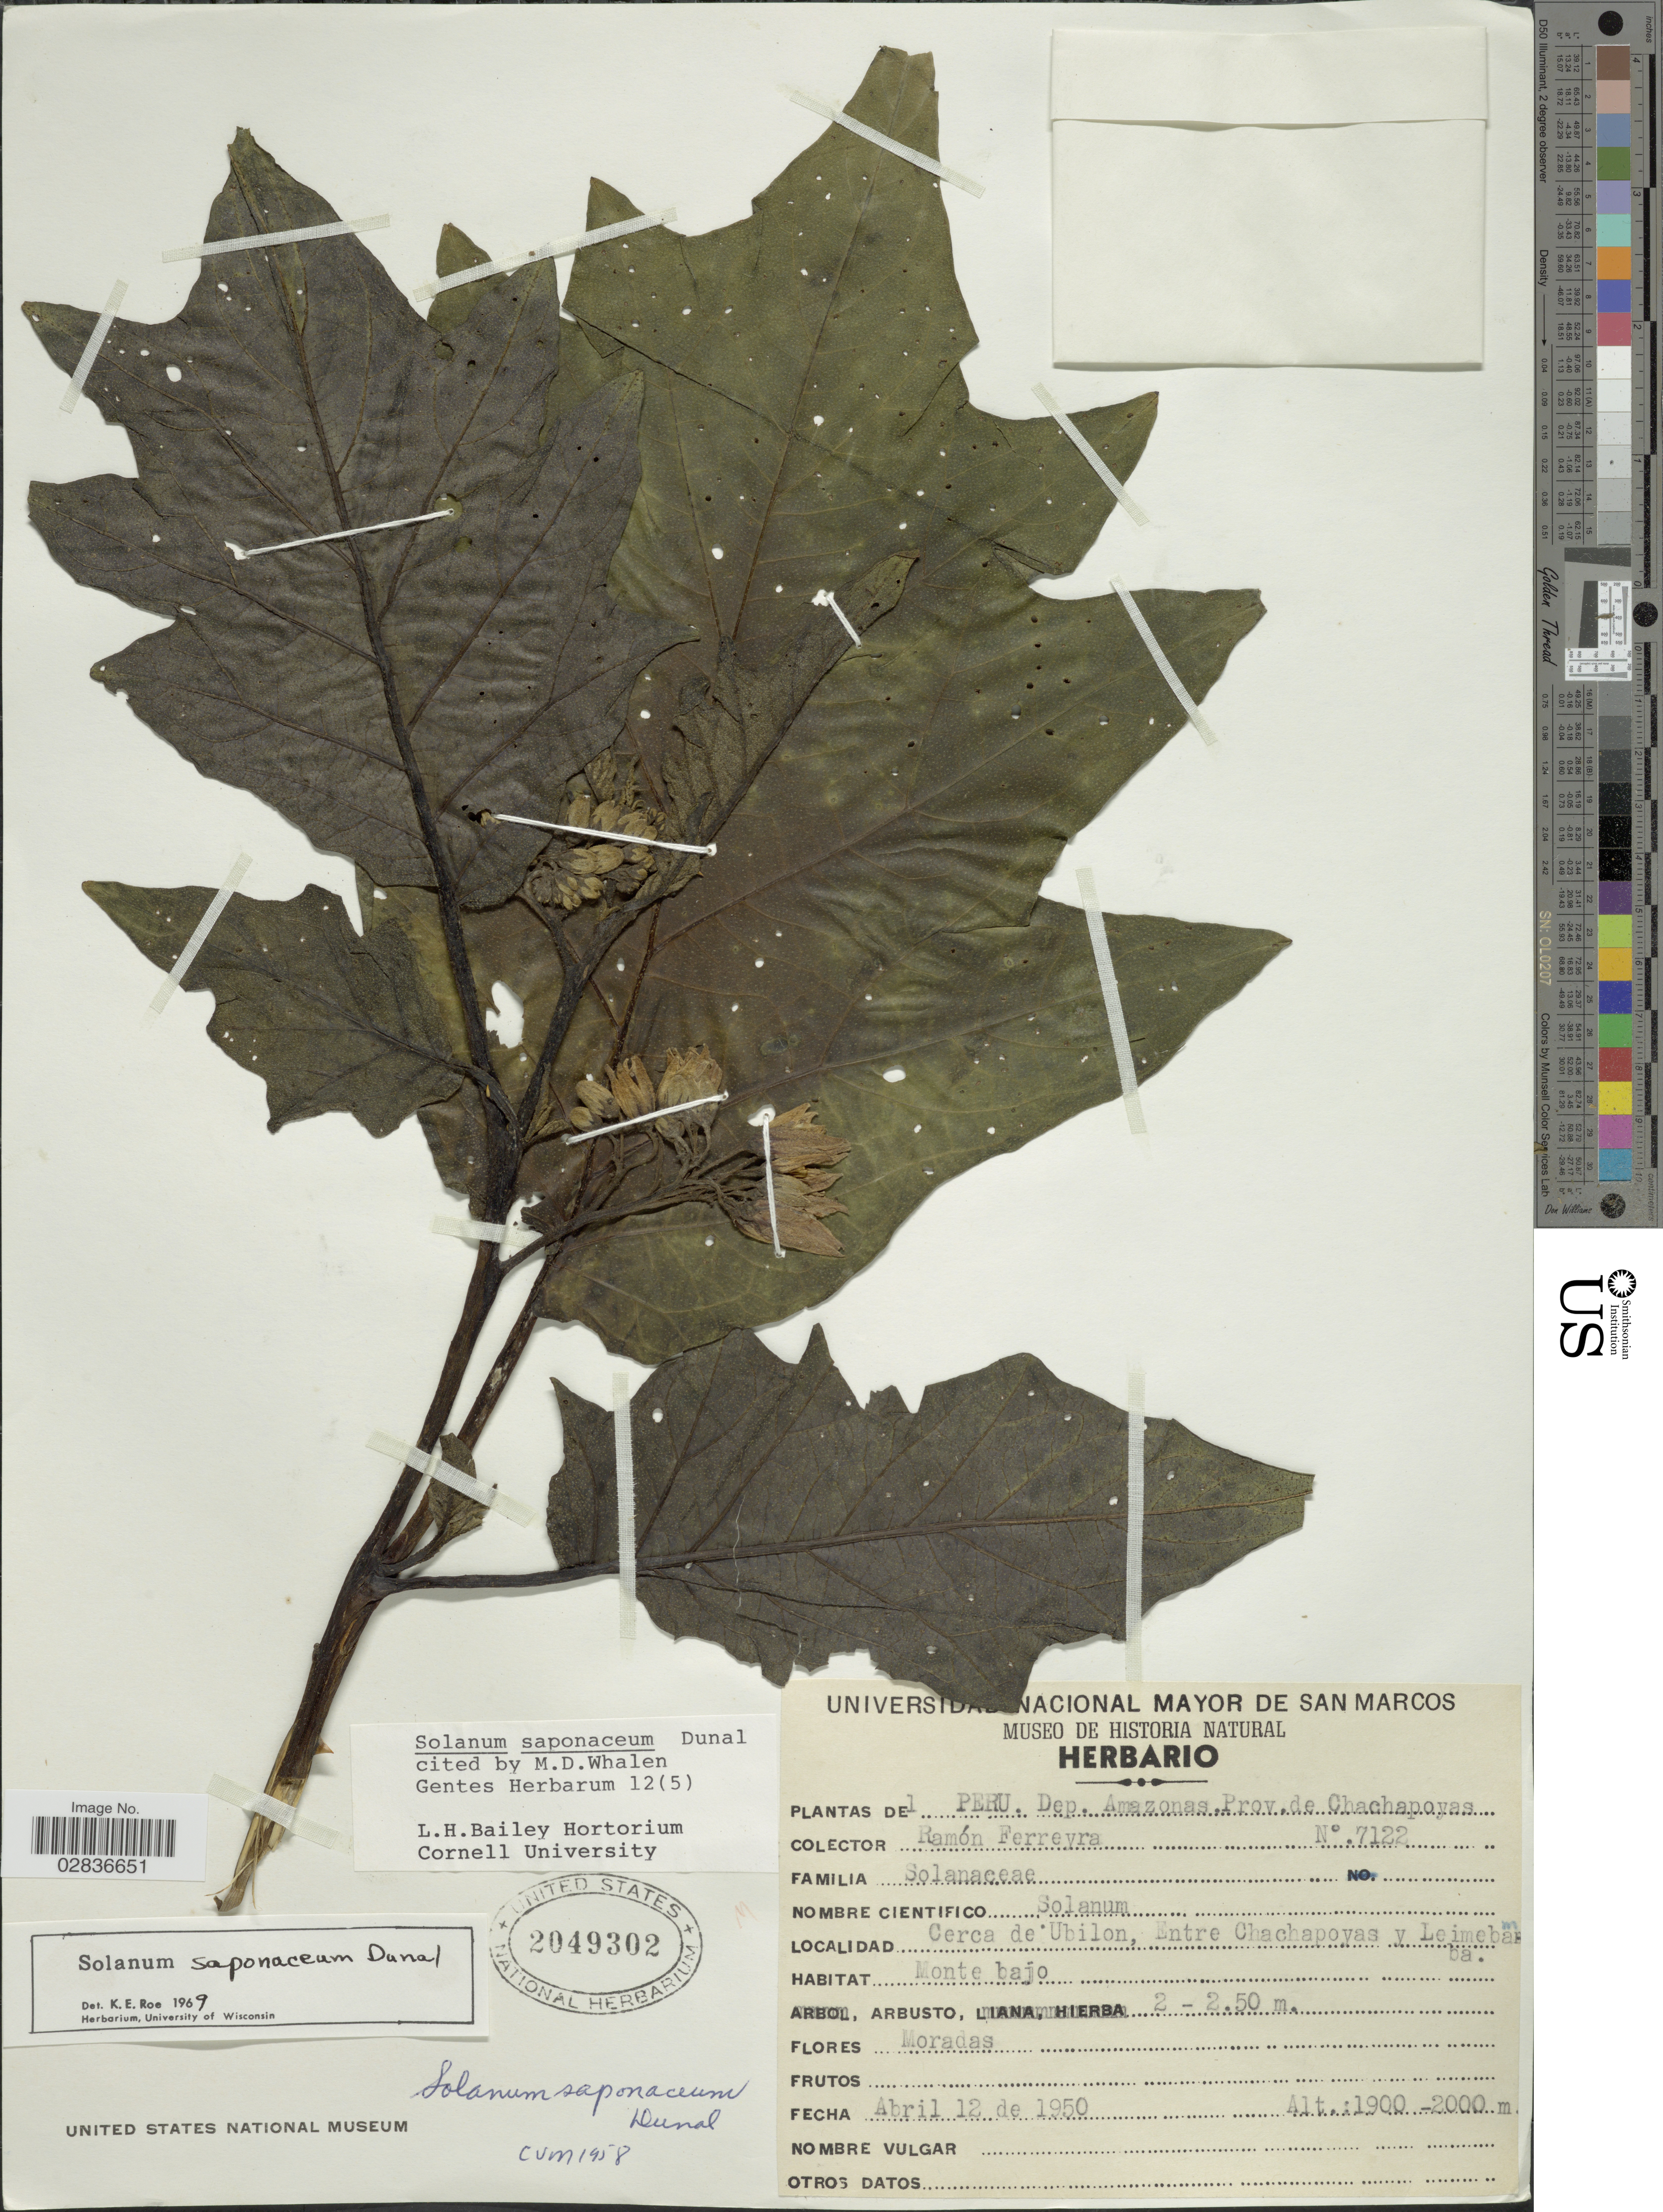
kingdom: Plantae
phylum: Tracheophyta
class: Magnoliopsida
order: Solanales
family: Solanaceae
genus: Solanum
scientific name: Solanum saponaceum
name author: Dunal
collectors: R. A. Ferreyra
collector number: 7122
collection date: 1950-04-12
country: Peru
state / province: Amazonas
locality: Dep. Amazonas, Prov. de Chachapoyas. Cerca de Ubilon, Entre Chachapoyas y Leimebamba.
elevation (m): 1900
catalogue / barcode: US 2049302